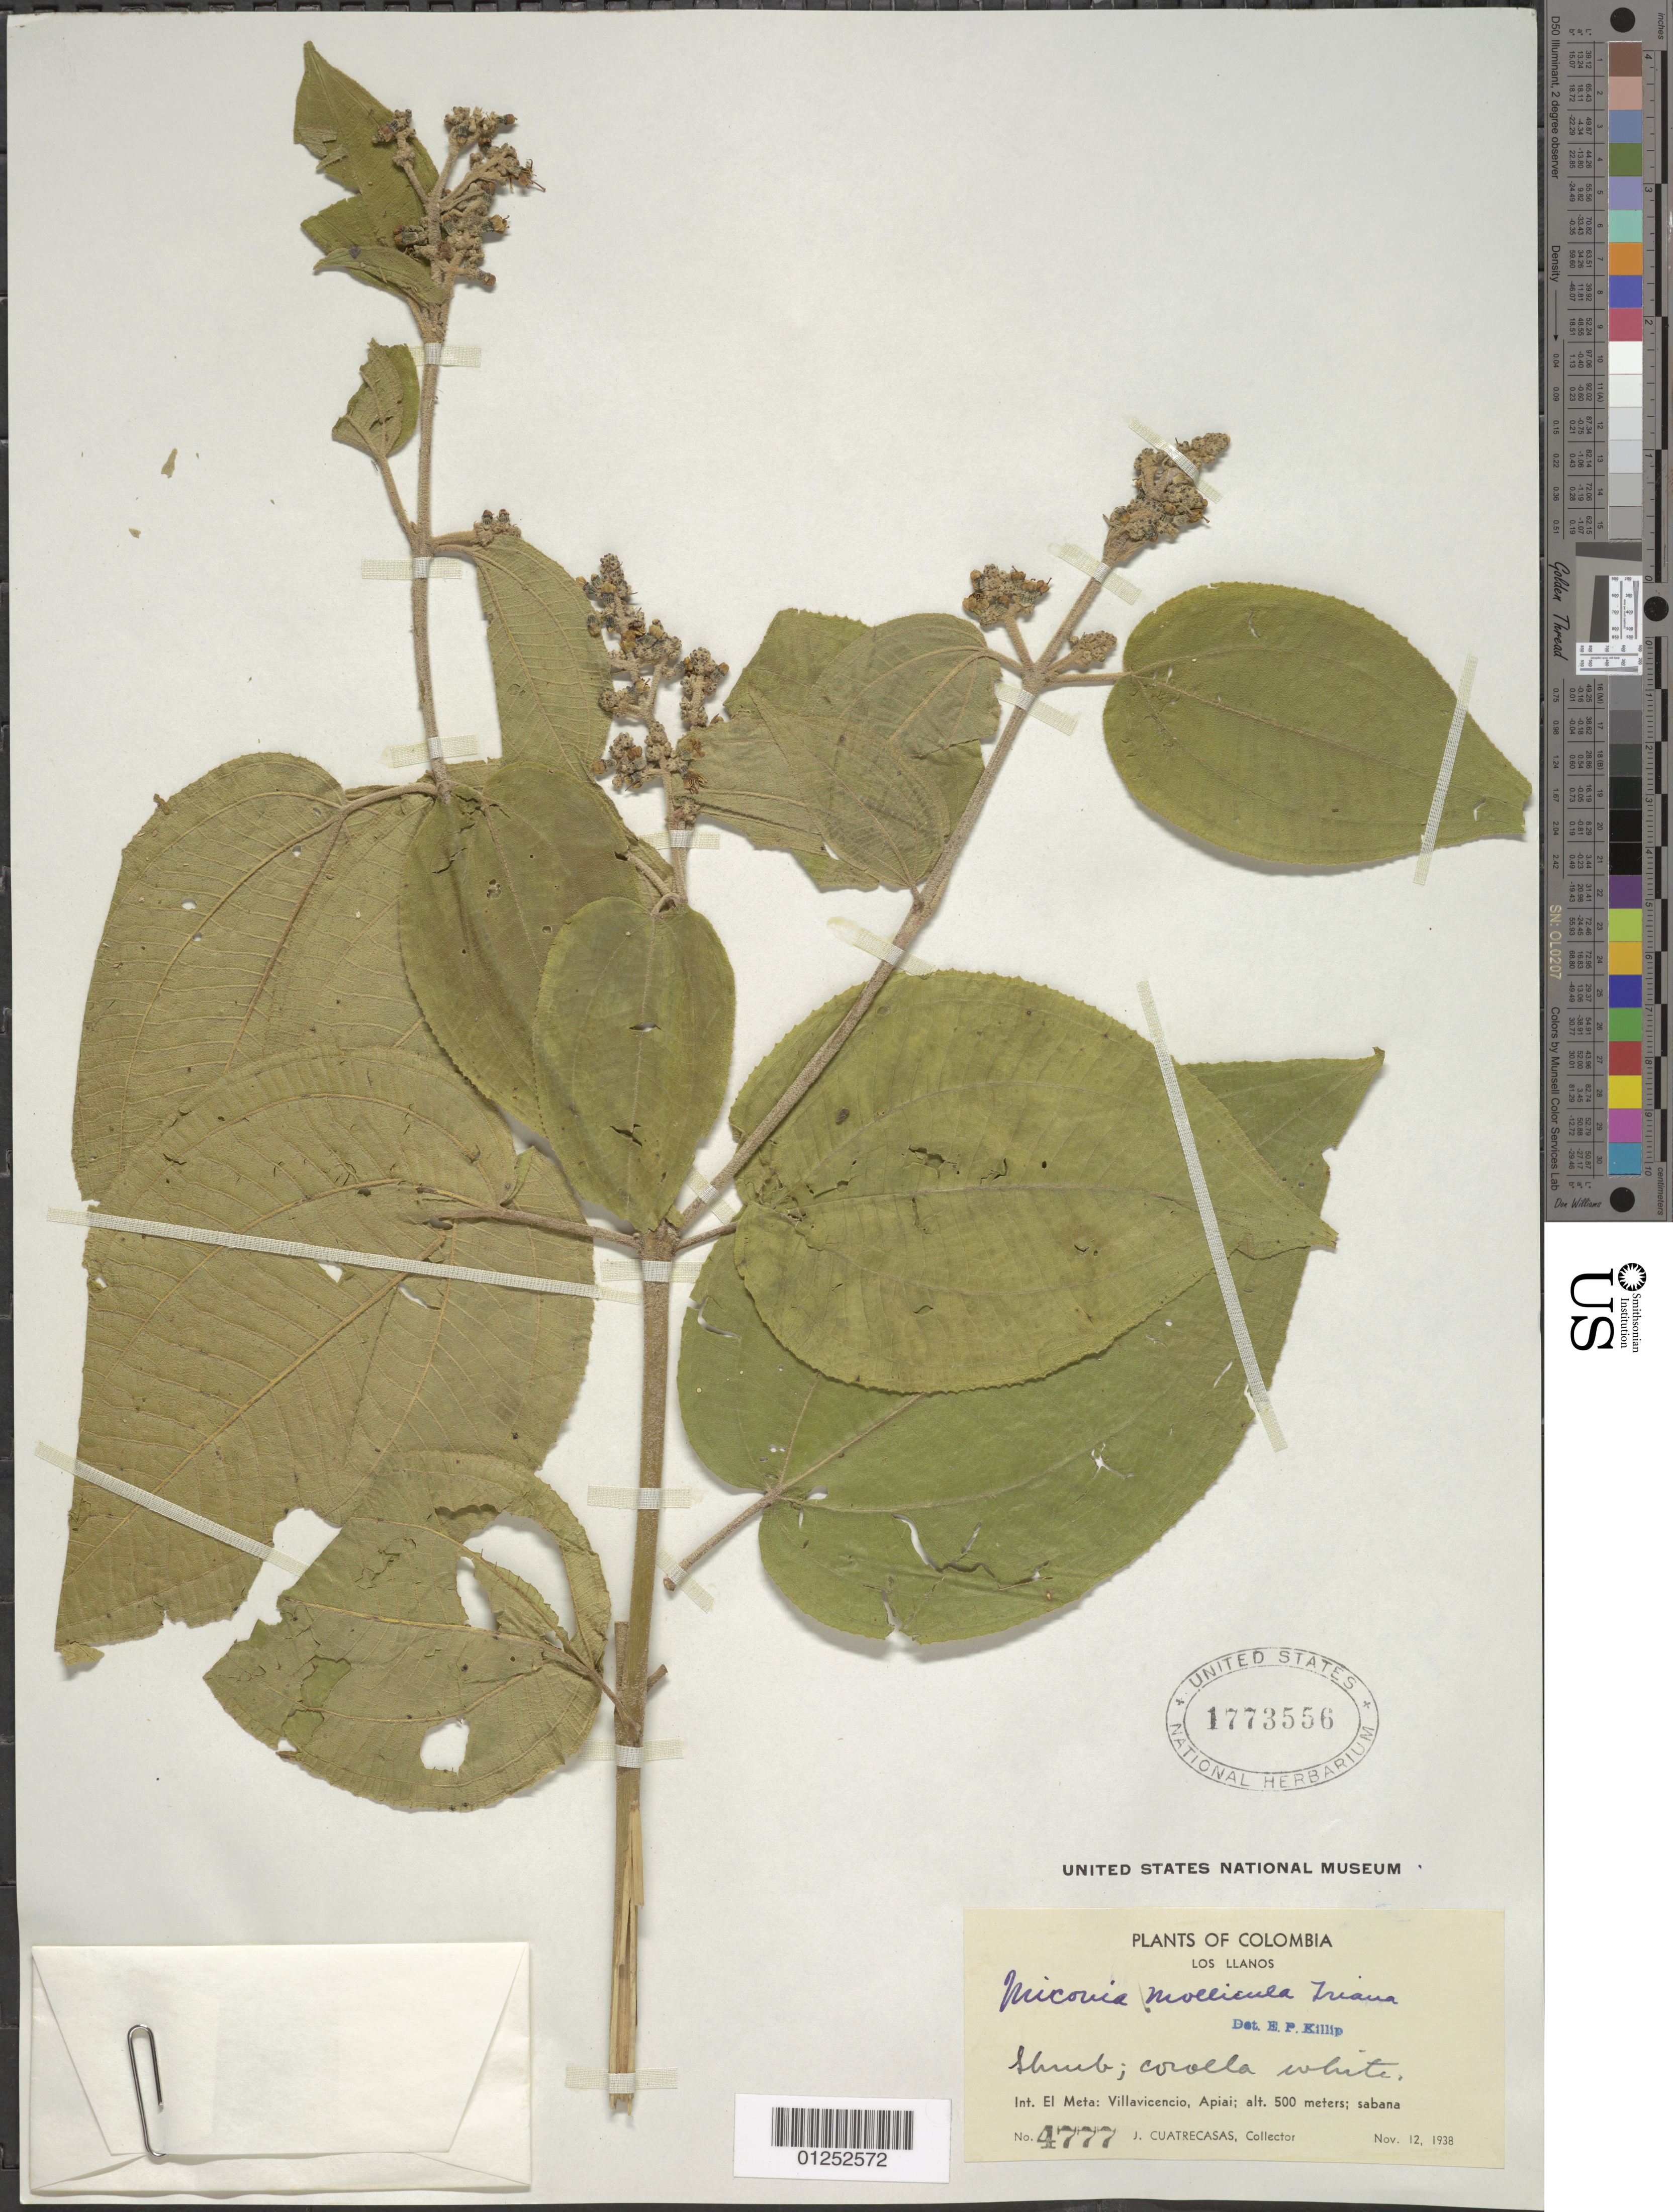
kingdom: Plantae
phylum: Tracheophyta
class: Magnoliopsida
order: Myrtales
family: Melastomataceae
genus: Miconia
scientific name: Miconia mollicula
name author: Triana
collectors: J. Cuatrecasas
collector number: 4777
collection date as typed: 12 Nov 1938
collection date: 1938-11-12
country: Colombia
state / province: Meta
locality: Villavicencio, Apiai.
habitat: sabana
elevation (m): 500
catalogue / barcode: US 1773556